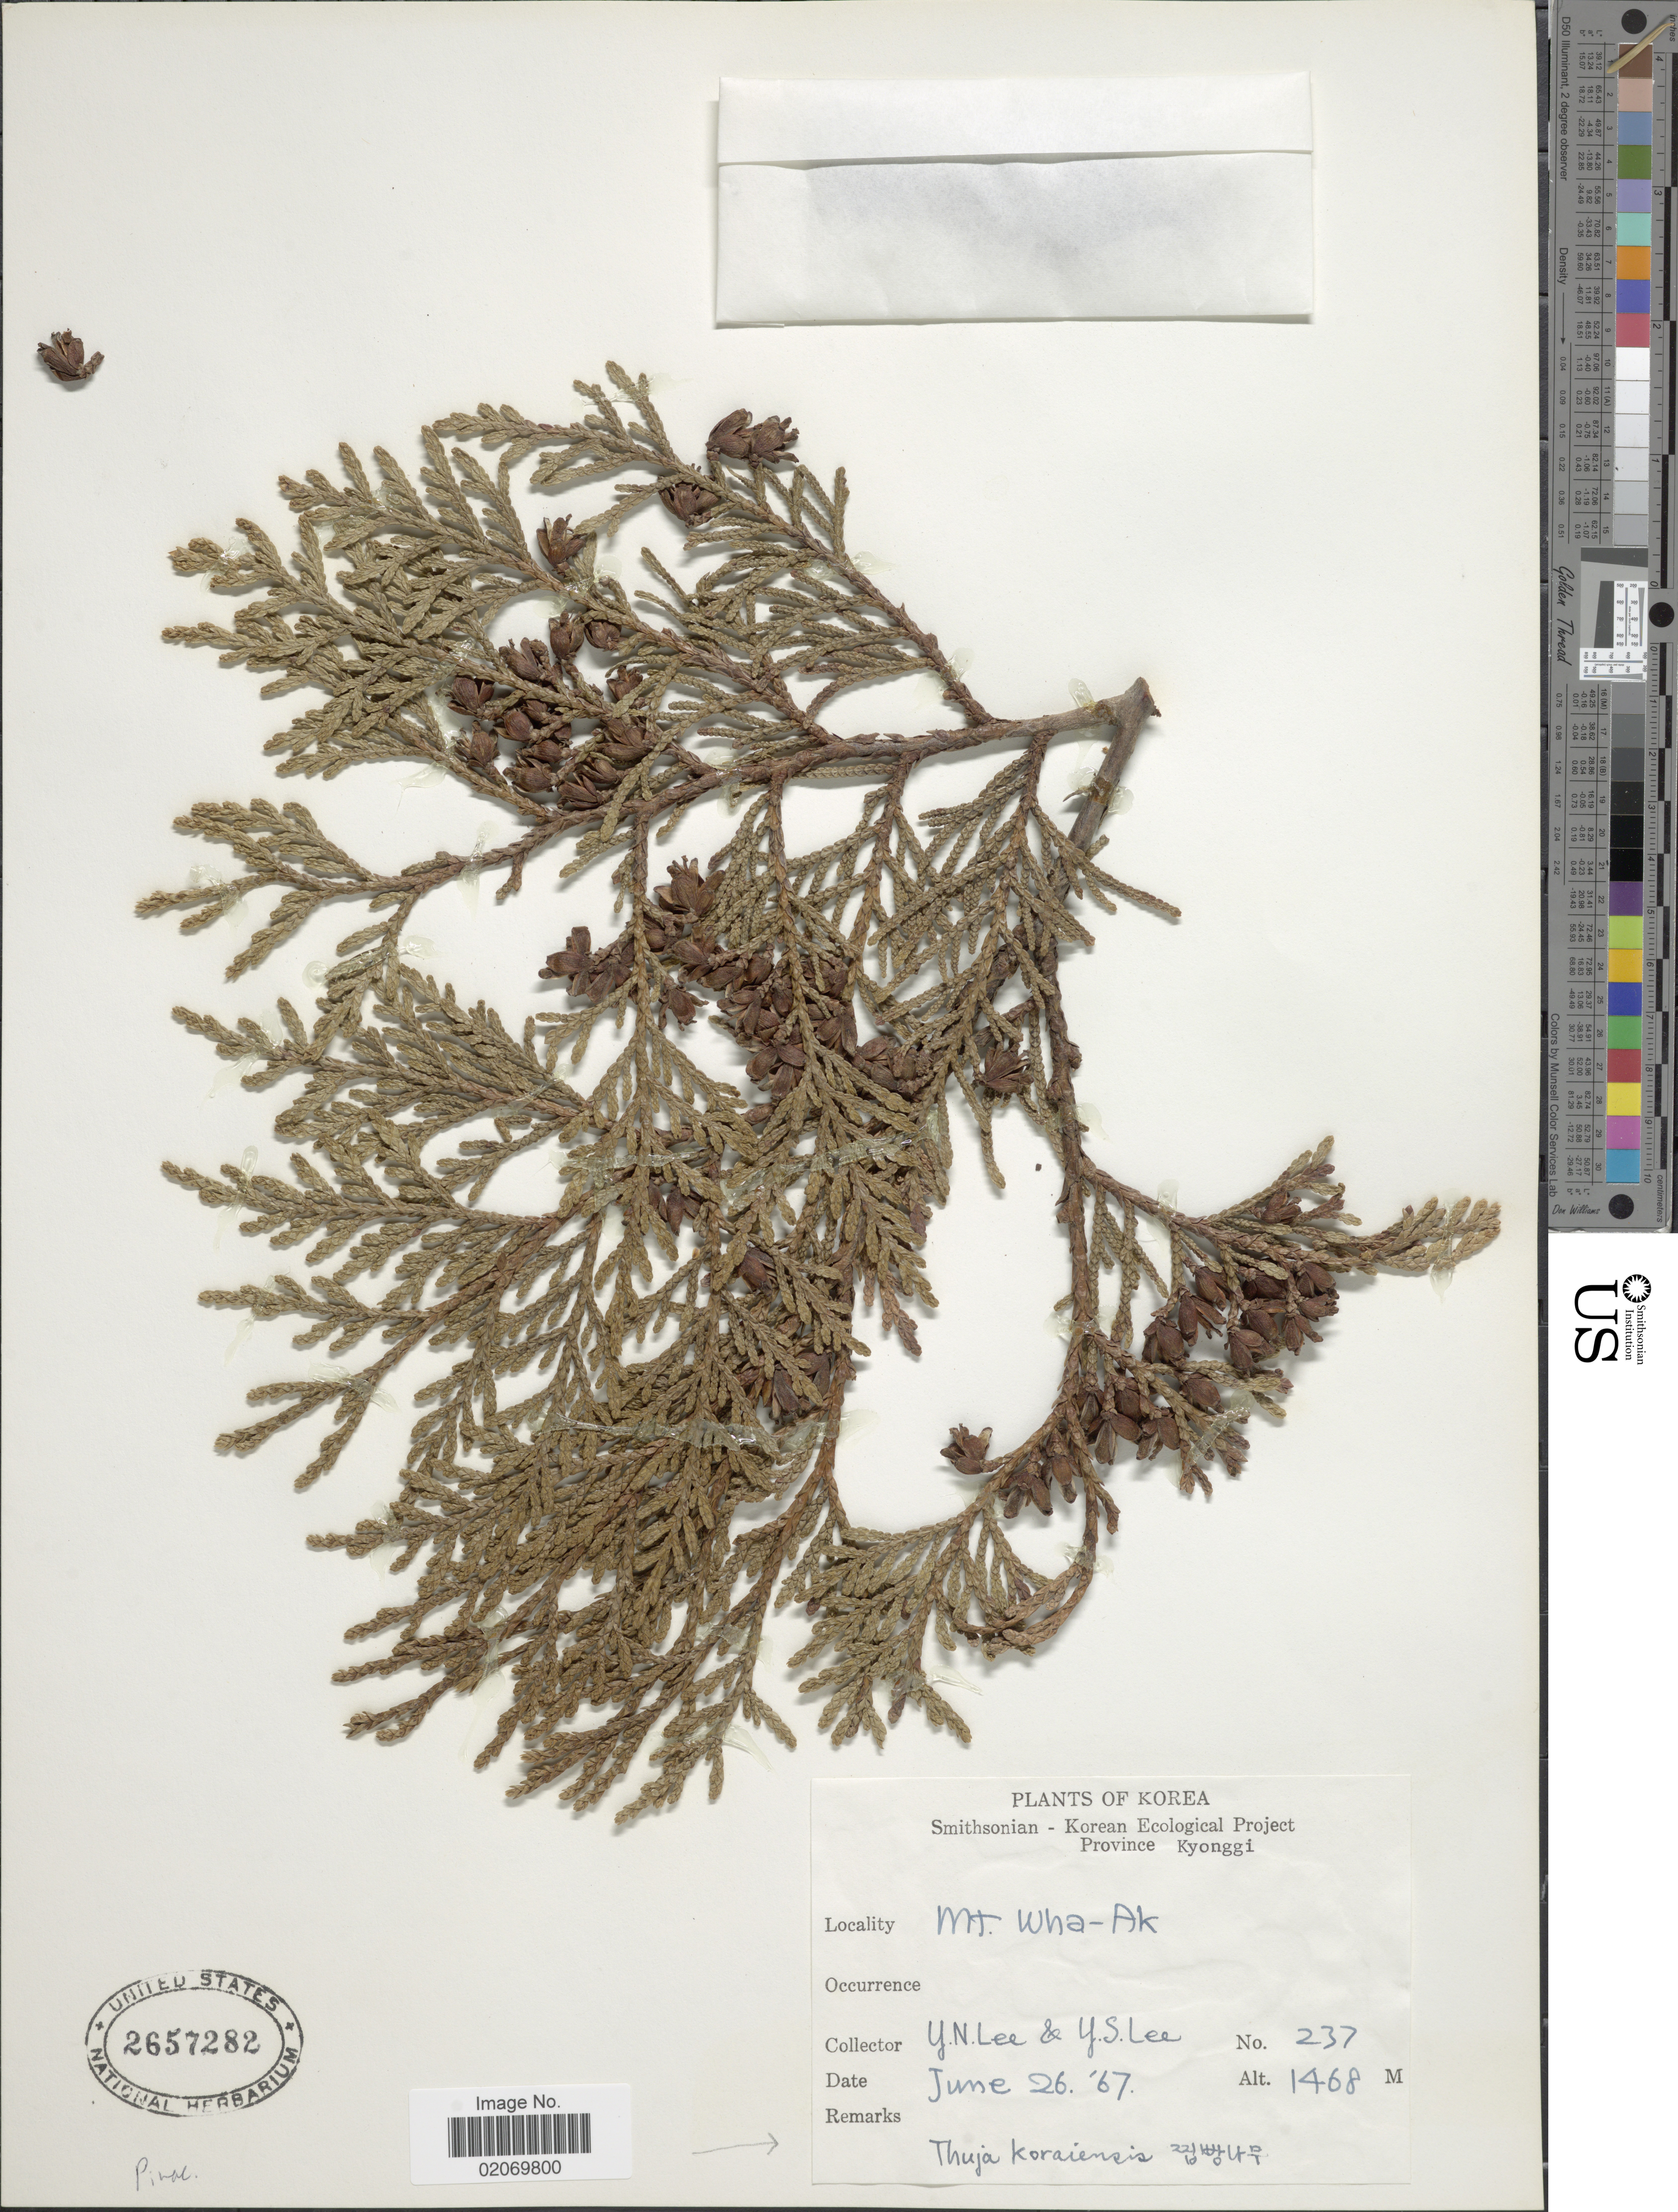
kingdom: Plantae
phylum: Tracheophyta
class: Pinopsida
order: Pinales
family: Cupressaceae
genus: Thuja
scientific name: Thuja koraiensis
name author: Nakai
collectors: Y. N. Lee & Y. S. Lee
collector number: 237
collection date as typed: Transcribed d/m/y: 26/6/67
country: North Korea / South Korea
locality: Province Kyonggi, Mt Wha-Ak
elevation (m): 1468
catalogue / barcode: US 2657282